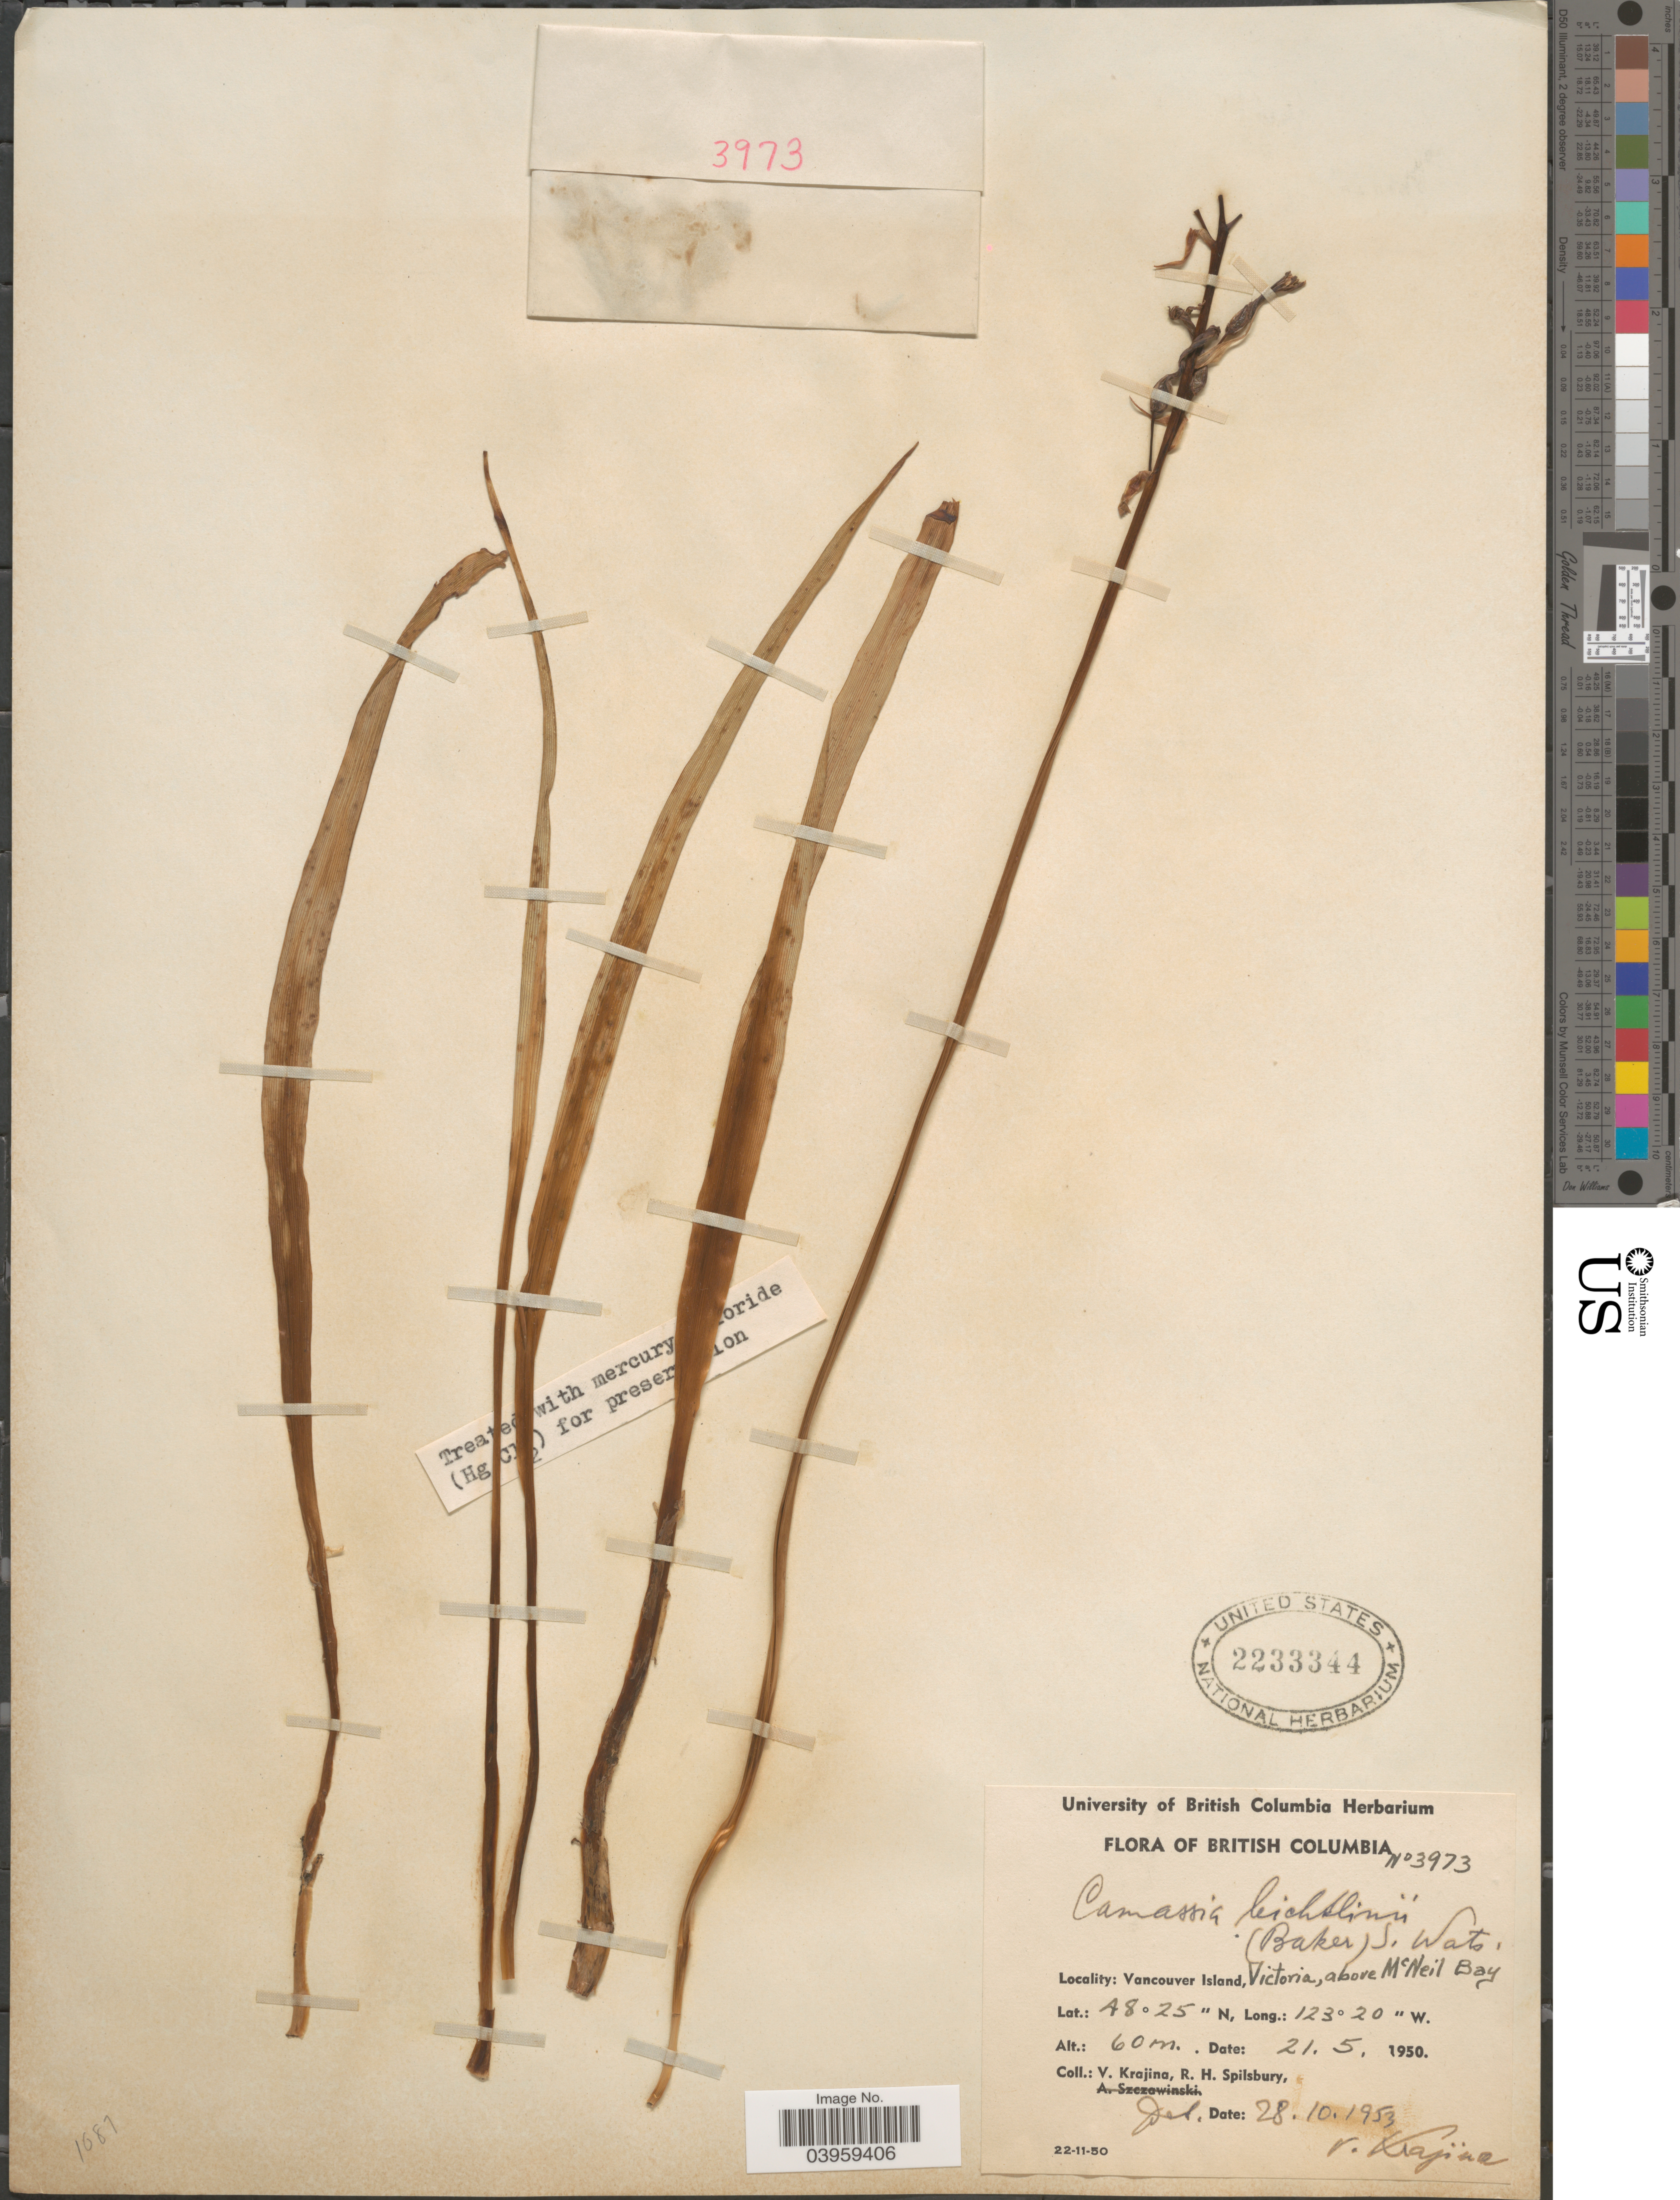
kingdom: Plantae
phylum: Tracheophyta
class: Liliopsida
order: Asparagales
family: Asparagaceae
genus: Camassia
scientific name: Camassia leichtlinii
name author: (Baker) S. Watson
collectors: V. Krajina & R. Spilsbury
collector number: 3973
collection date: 1950-05-21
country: Canada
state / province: British Columbia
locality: Vancouver Island, Victoria, above McNeil Bay.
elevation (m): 60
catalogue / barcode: US 2233344